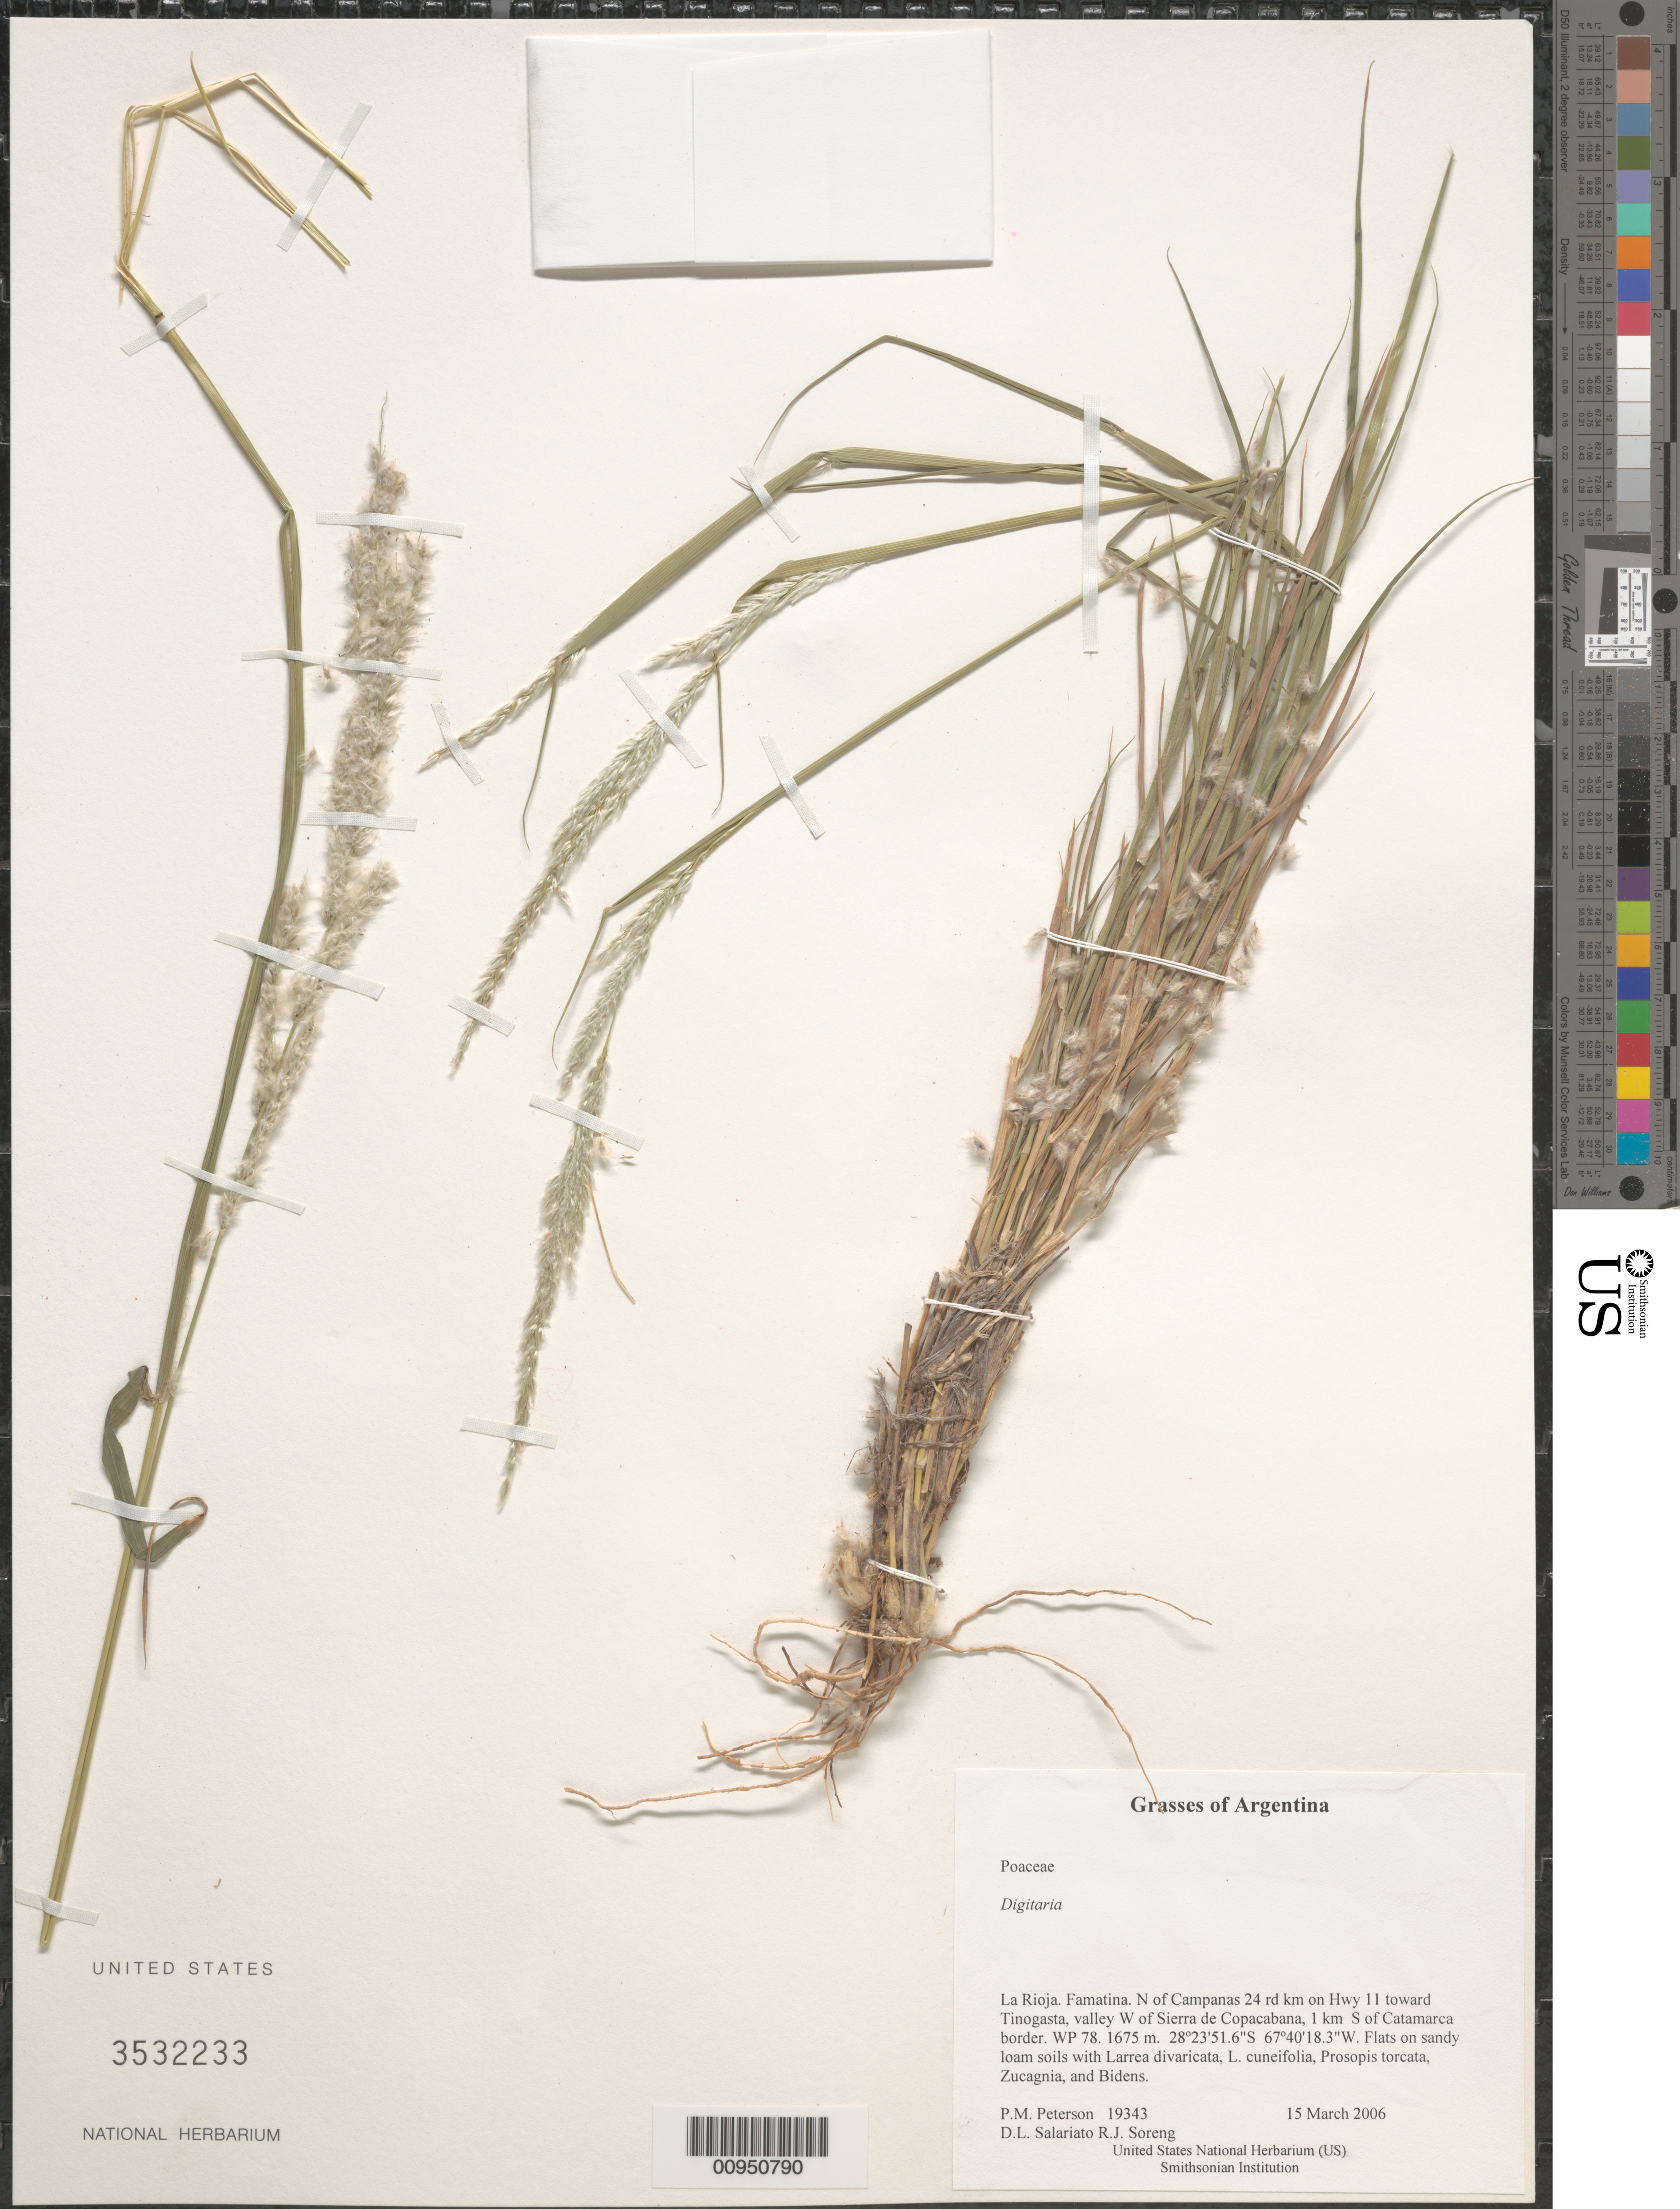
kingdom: Plantae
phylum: Tracheophyta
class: Liliopsida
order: Poales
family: Poaceae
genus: Digitaria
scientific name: Digitaria sp.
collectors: P. M. Peterson, R. J. Soreng, D. Salariato & A. Panizza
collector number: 19343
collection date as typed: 15 Mar 2006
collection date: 2006-03-15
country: Argentina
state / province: La Rioja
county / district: Famatina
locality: N of Campanas 24 rd km on Hwy 11 toward Tinogasta, valley W of Sierra de Copacabana, 1 km S of Catamarca border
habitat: Flats on sandy loam soils with Larrea divaricata, L. cuneifolia, Prosopis torcata, Zucagnia, and Bidens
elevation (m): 1675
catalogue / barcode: US 3532233